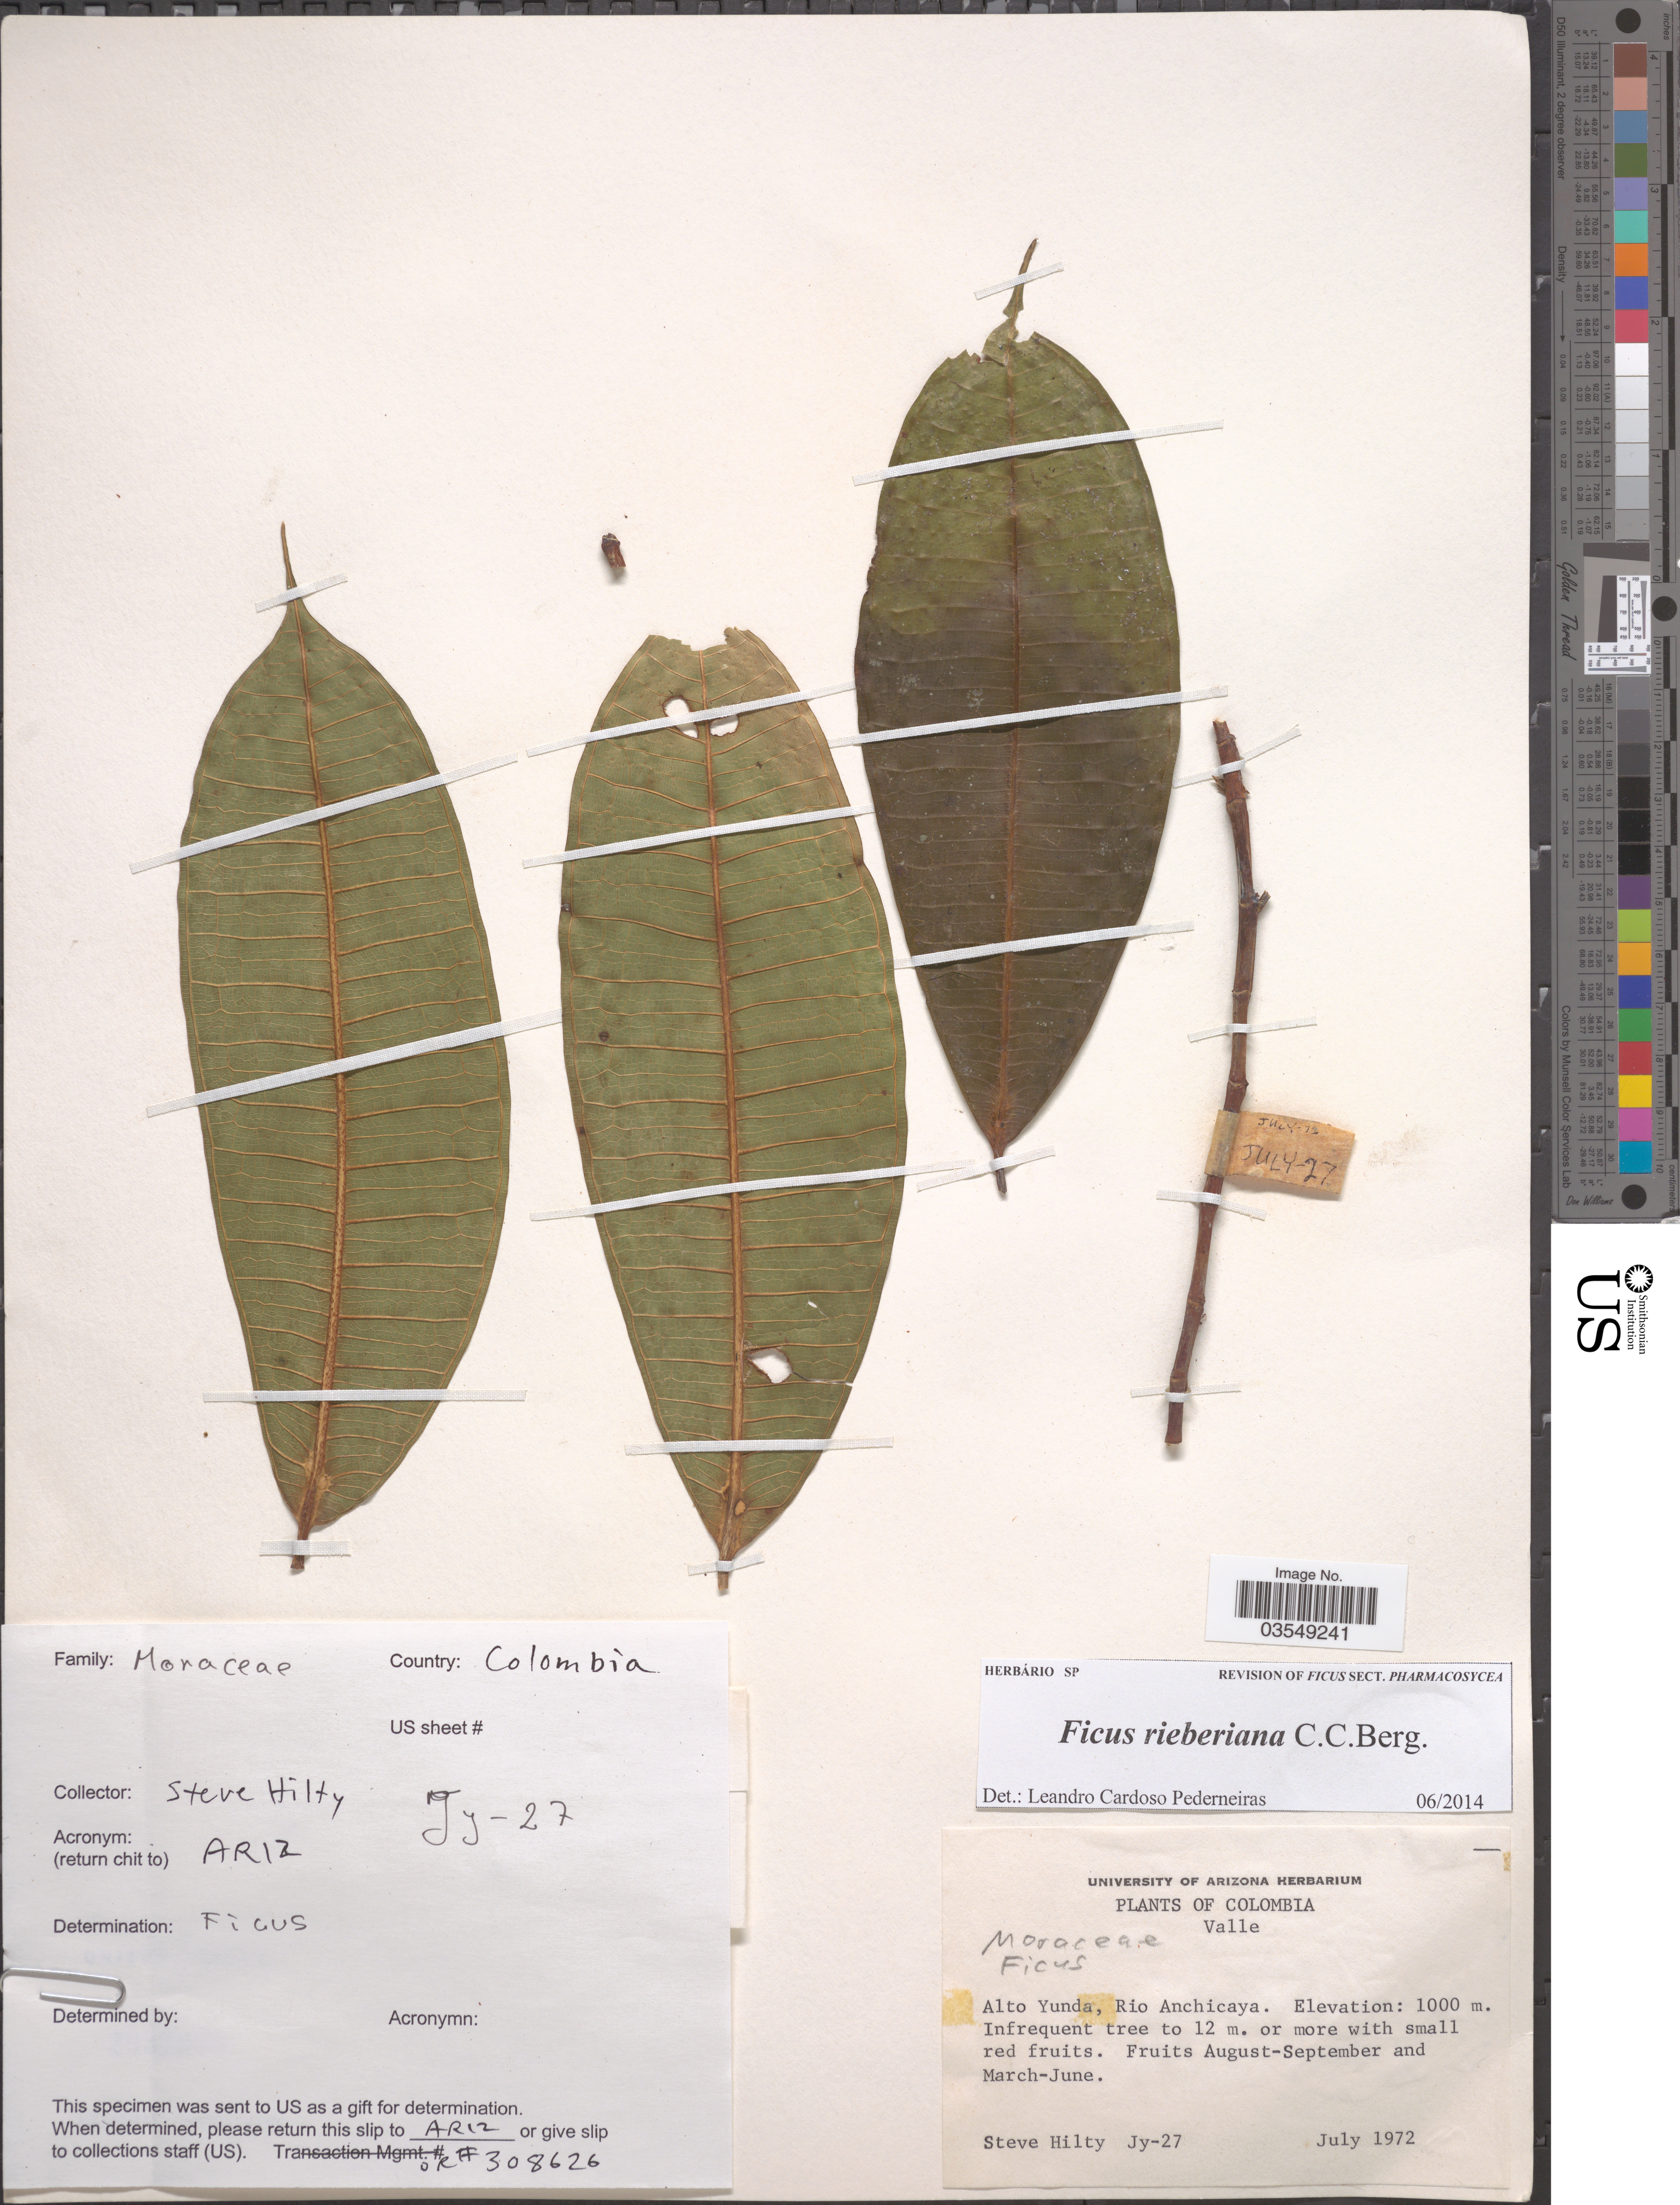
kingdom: Plantae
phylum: Tracheophyta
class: Magnoliopsida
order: Rosales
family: Moraceae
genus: Ficus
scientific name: Ficus rieberiana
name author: C.C. Berg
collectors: S. Hilty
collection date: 1972-07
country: Colombia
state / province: Valle del Cauca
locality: Valle. Alto Yunda, Rio Anchicaya.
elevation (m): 1000